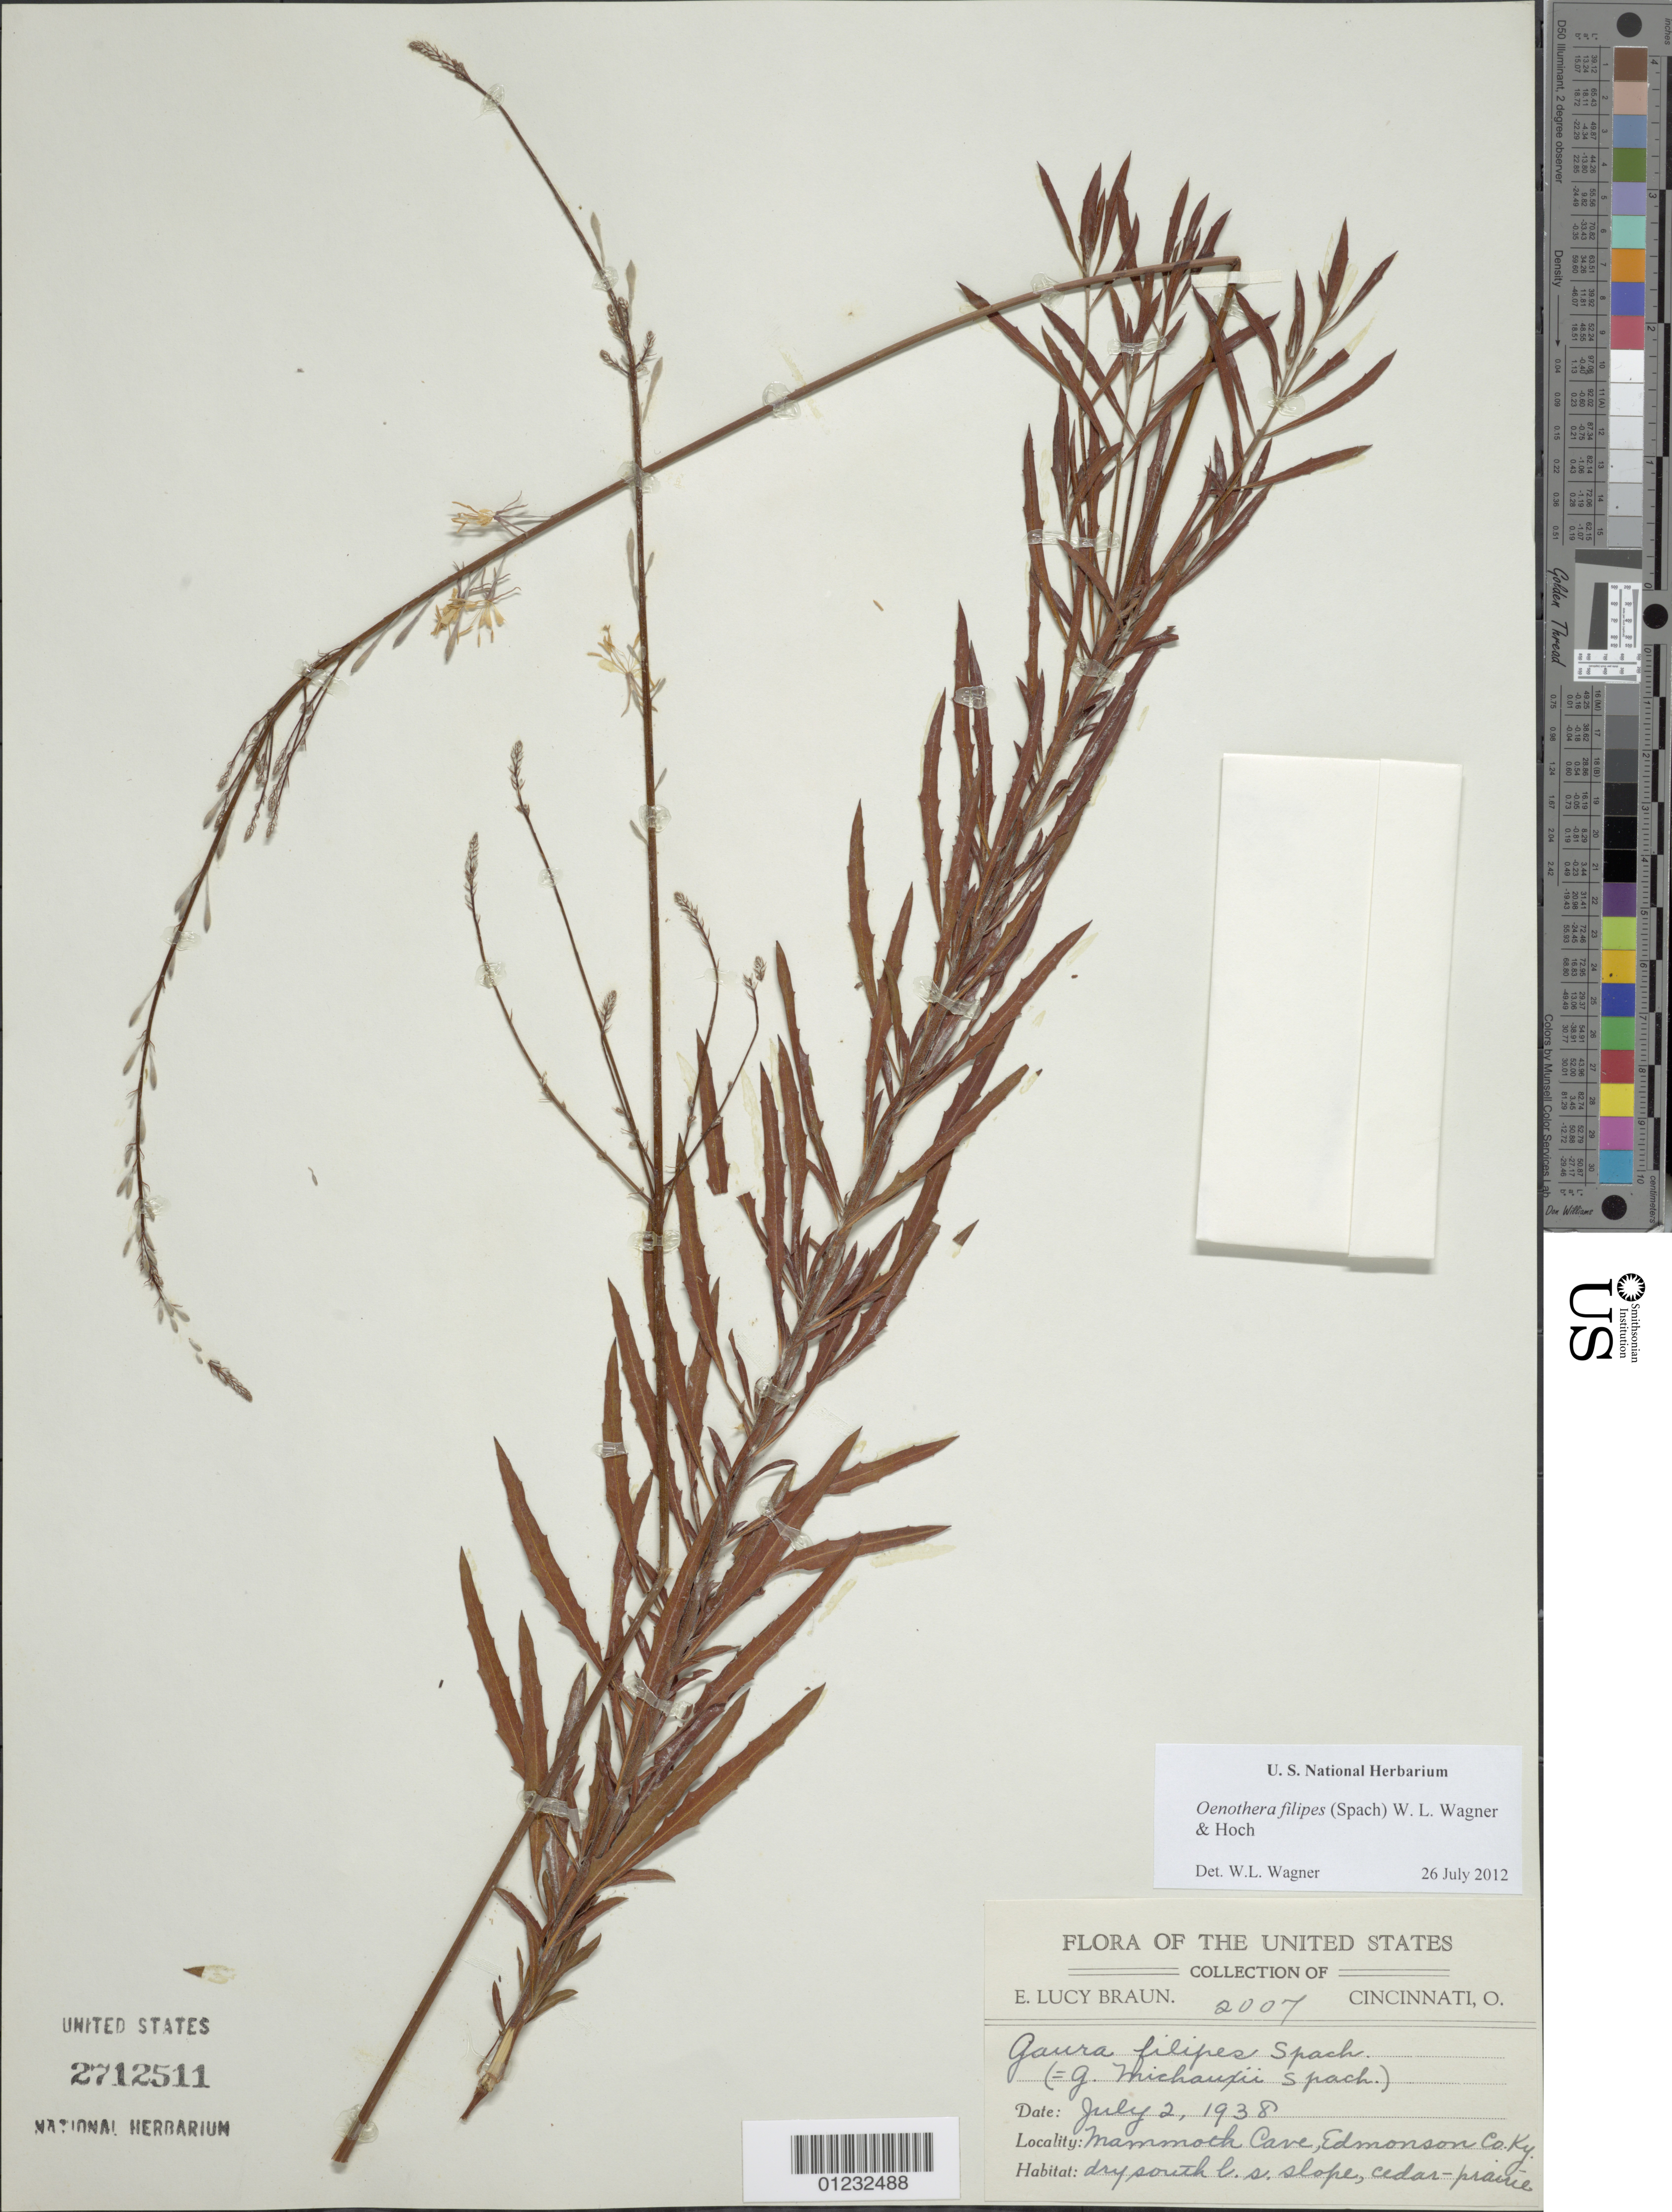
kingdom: Plantae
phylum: Tracheophyta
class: Magnoliopsida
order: Myrtales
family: Onagraceae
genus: Oenothera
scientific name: Oenothera filipes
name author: (Spach) W.L. Wagner & Hoch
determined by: Wagner, W. L., (BOT), Smithsonian Institution - National Museum of Natural History (UNITED STATES)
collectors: E. L. Braun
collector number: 2007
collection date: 1938-07-02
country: United States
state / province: Kentucky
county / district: Edmonson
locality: Mammoth Cave.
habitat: Cedar-prairie.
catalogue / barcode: US 2712511